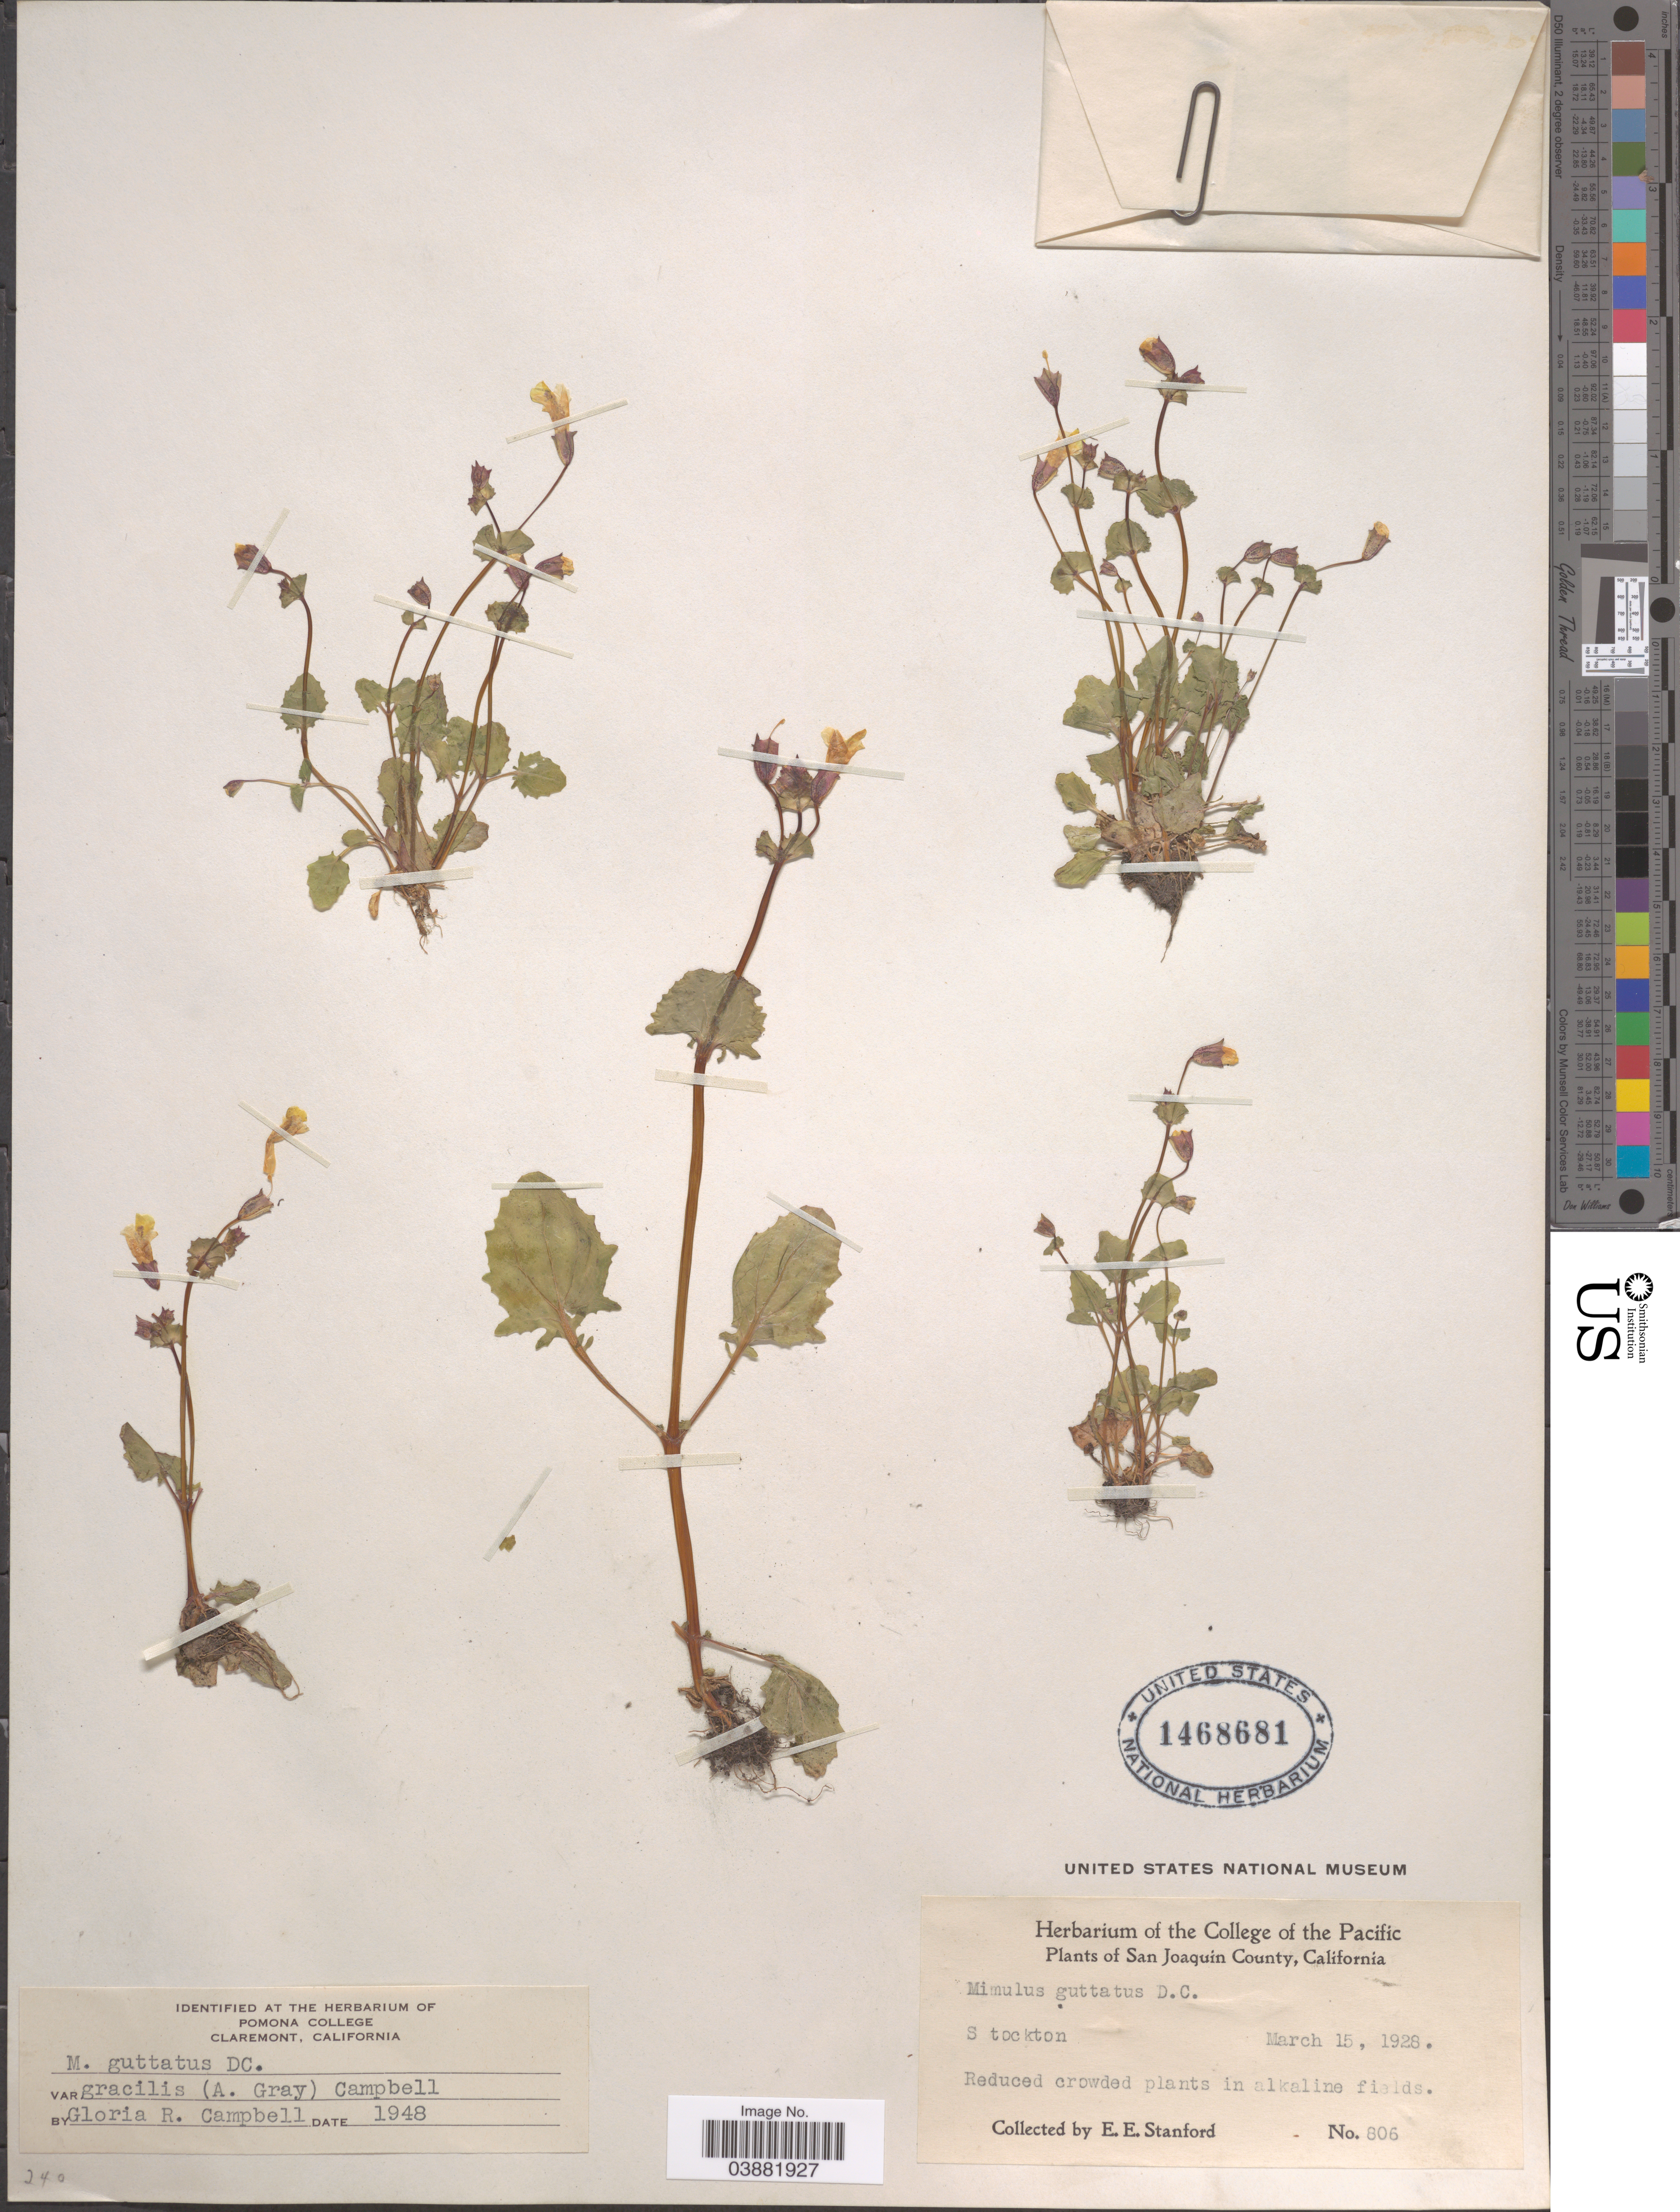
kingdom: Plantae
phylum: Tracheophyta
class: Magnoliopsida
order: Lamiales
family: Phrymaceae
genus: Mimulus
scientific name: Mimulus guttatus var. gracilis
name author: (A. Gray) G.R. Campb.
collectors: E. Stanford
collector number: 806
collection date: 1928-03-15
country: United States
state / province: California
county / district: San Joaquin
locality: San Joaquin County. Stockton.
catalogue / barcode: US 1468681